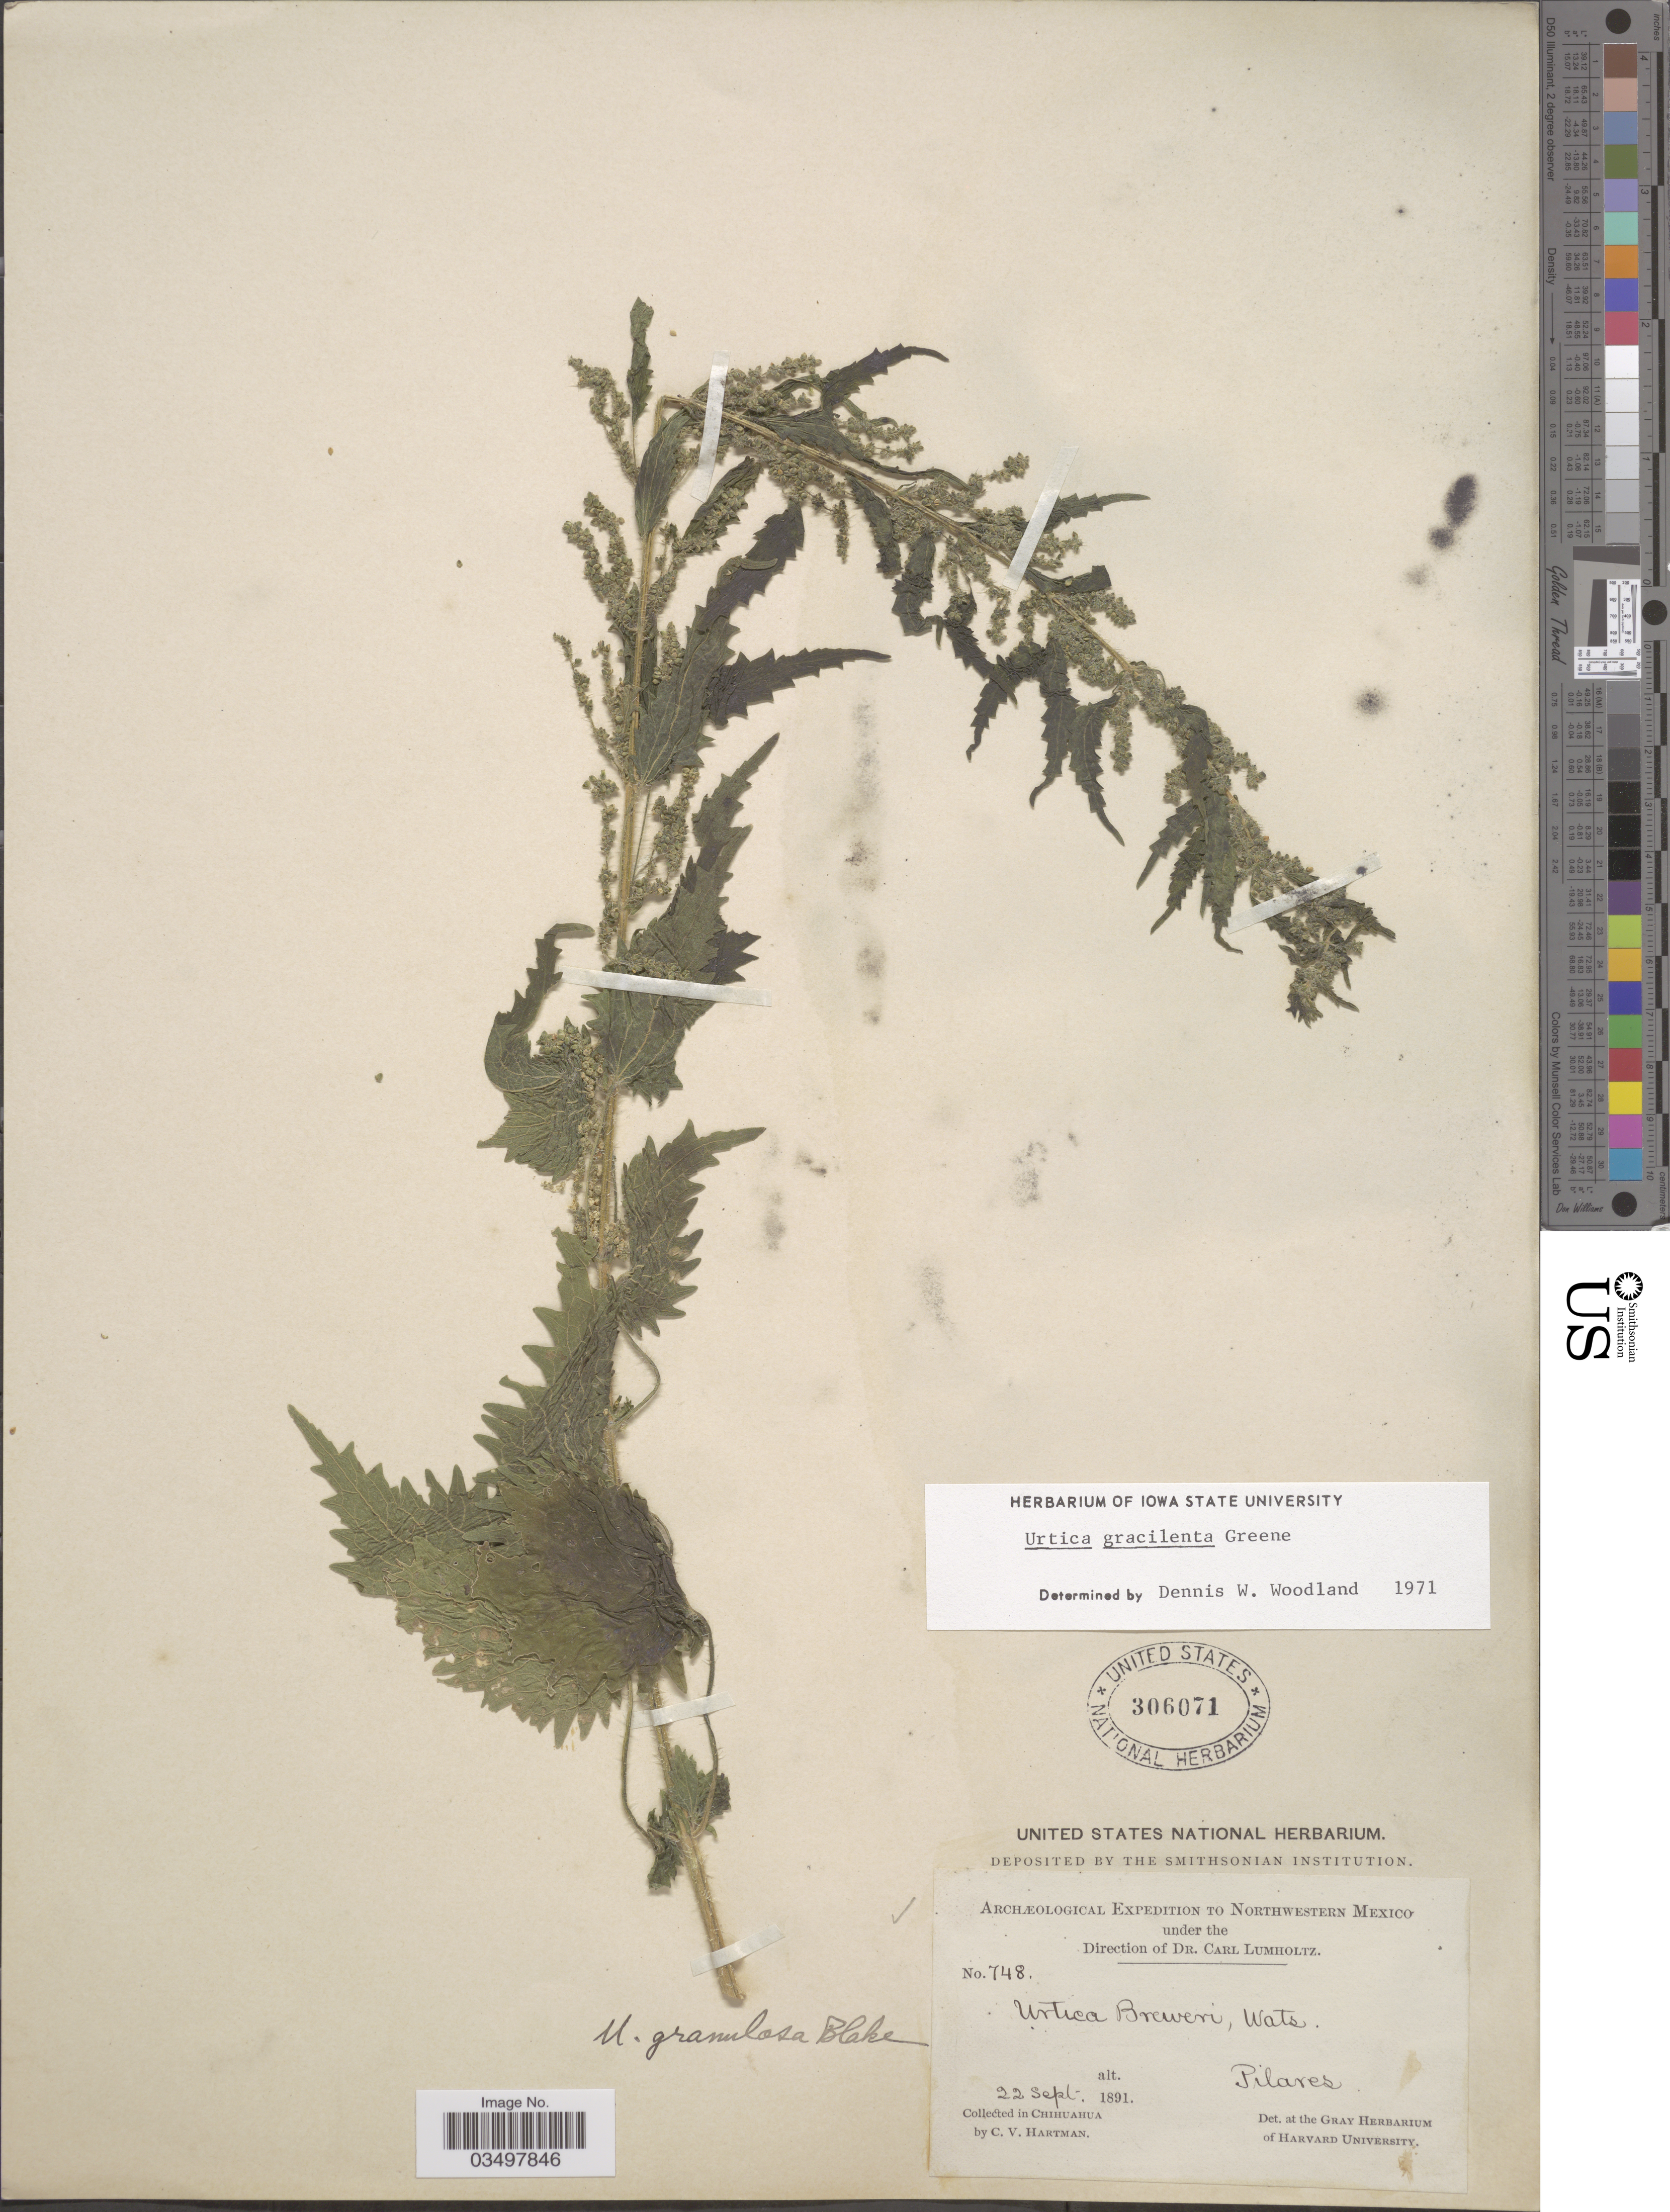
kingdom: Plantae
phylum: Tracheophyta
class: Magnoliopsida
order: Rosales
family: Urticaceae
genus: Urtica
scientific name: Urtica gracilenta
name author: Greene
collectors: C. V. Hartman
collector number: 748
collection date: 1891-09-22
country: Mexico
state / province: Chihuahua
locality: Northwestern Mexico. Pilares.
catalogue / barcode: US 306071